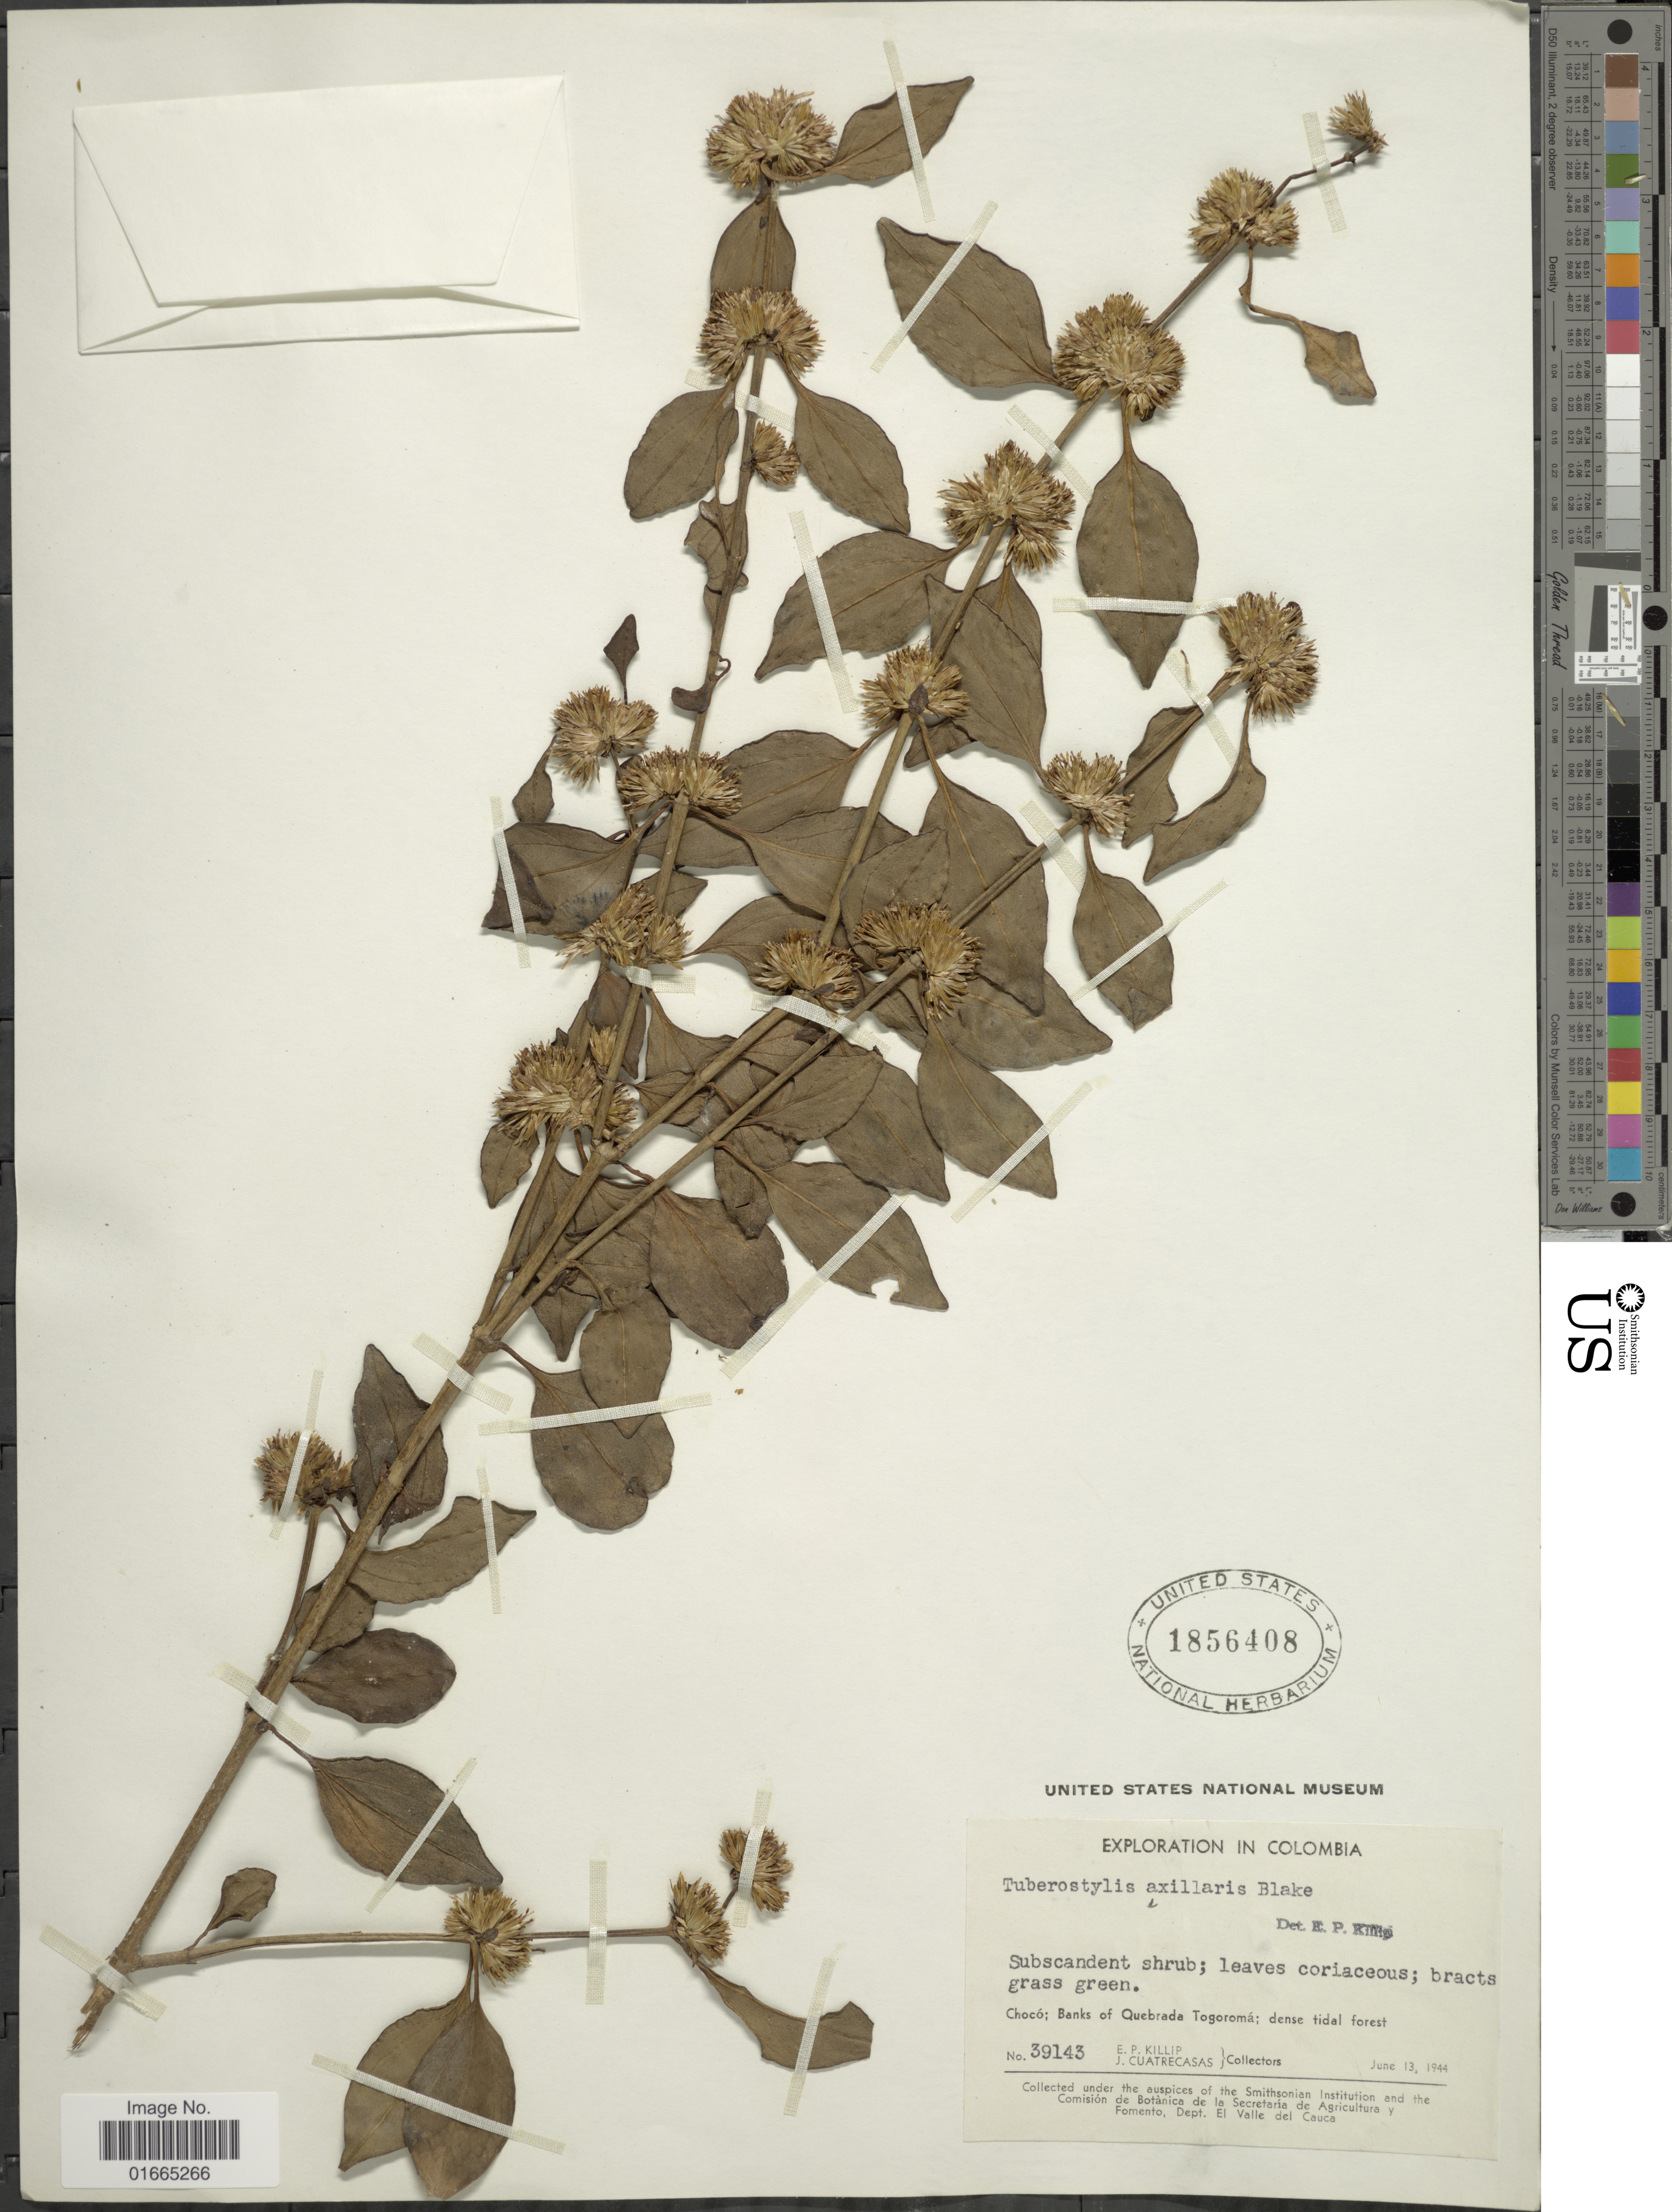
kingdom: Plantae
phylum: Tracheophyta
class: Magnoliopsida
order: Asterales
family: Asteraceae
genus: Tuberostylis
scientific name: Tuberostylis axillaris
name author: S.F. Blake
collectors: E. P. Killip & J. Cuatrecasas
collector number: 39143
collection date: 1944-06-13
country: Colombia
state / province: Chocó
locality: Chocó; Banks of Quebrada Togoromá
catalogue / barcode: US 1856408